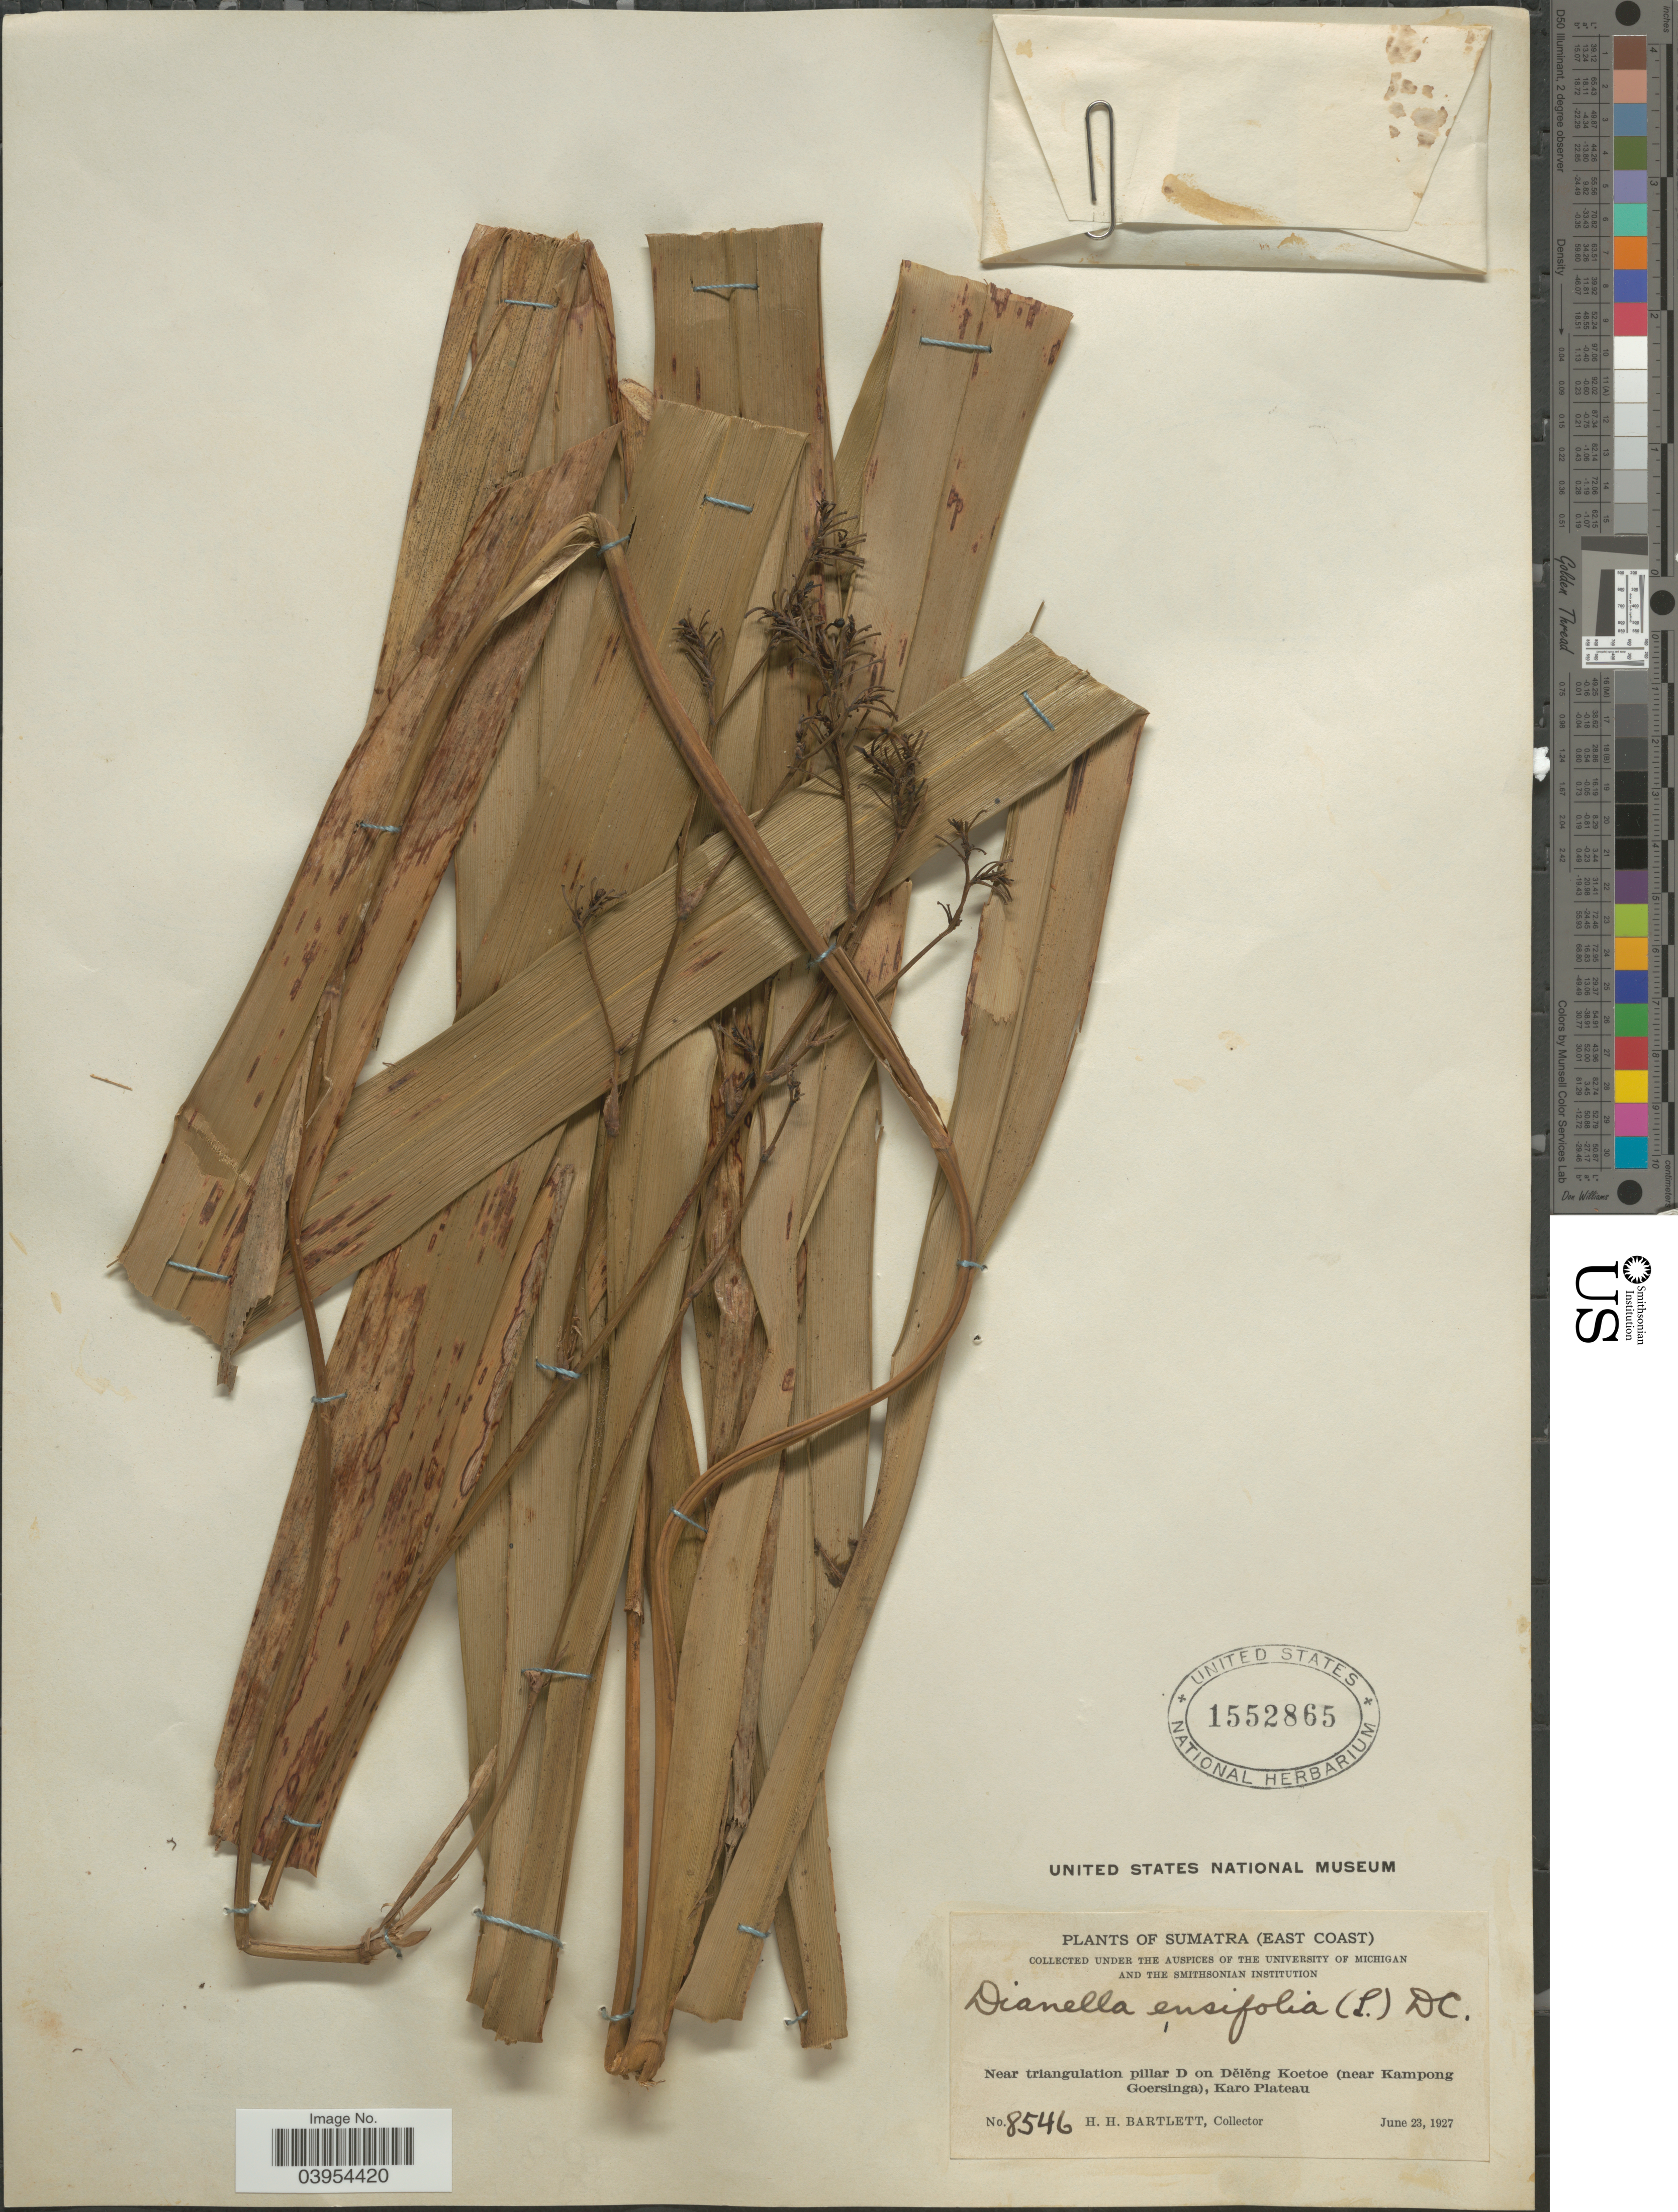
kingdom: Plantae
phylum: Tracheophyta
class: Liliopsida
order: Asparagales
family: Asphodelaceae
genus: Dianella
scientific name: Dianella ensifolia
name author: (L.) DC.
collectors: H. H. Bartlett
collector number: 8546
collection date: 1927-06-23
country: Indonesia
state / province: Sumatra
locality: (East Coast). Near triangulation pillar D on Deleng Koetoe (near Kampong Goersinga), Karo Plateau.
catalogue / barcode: US 1552865